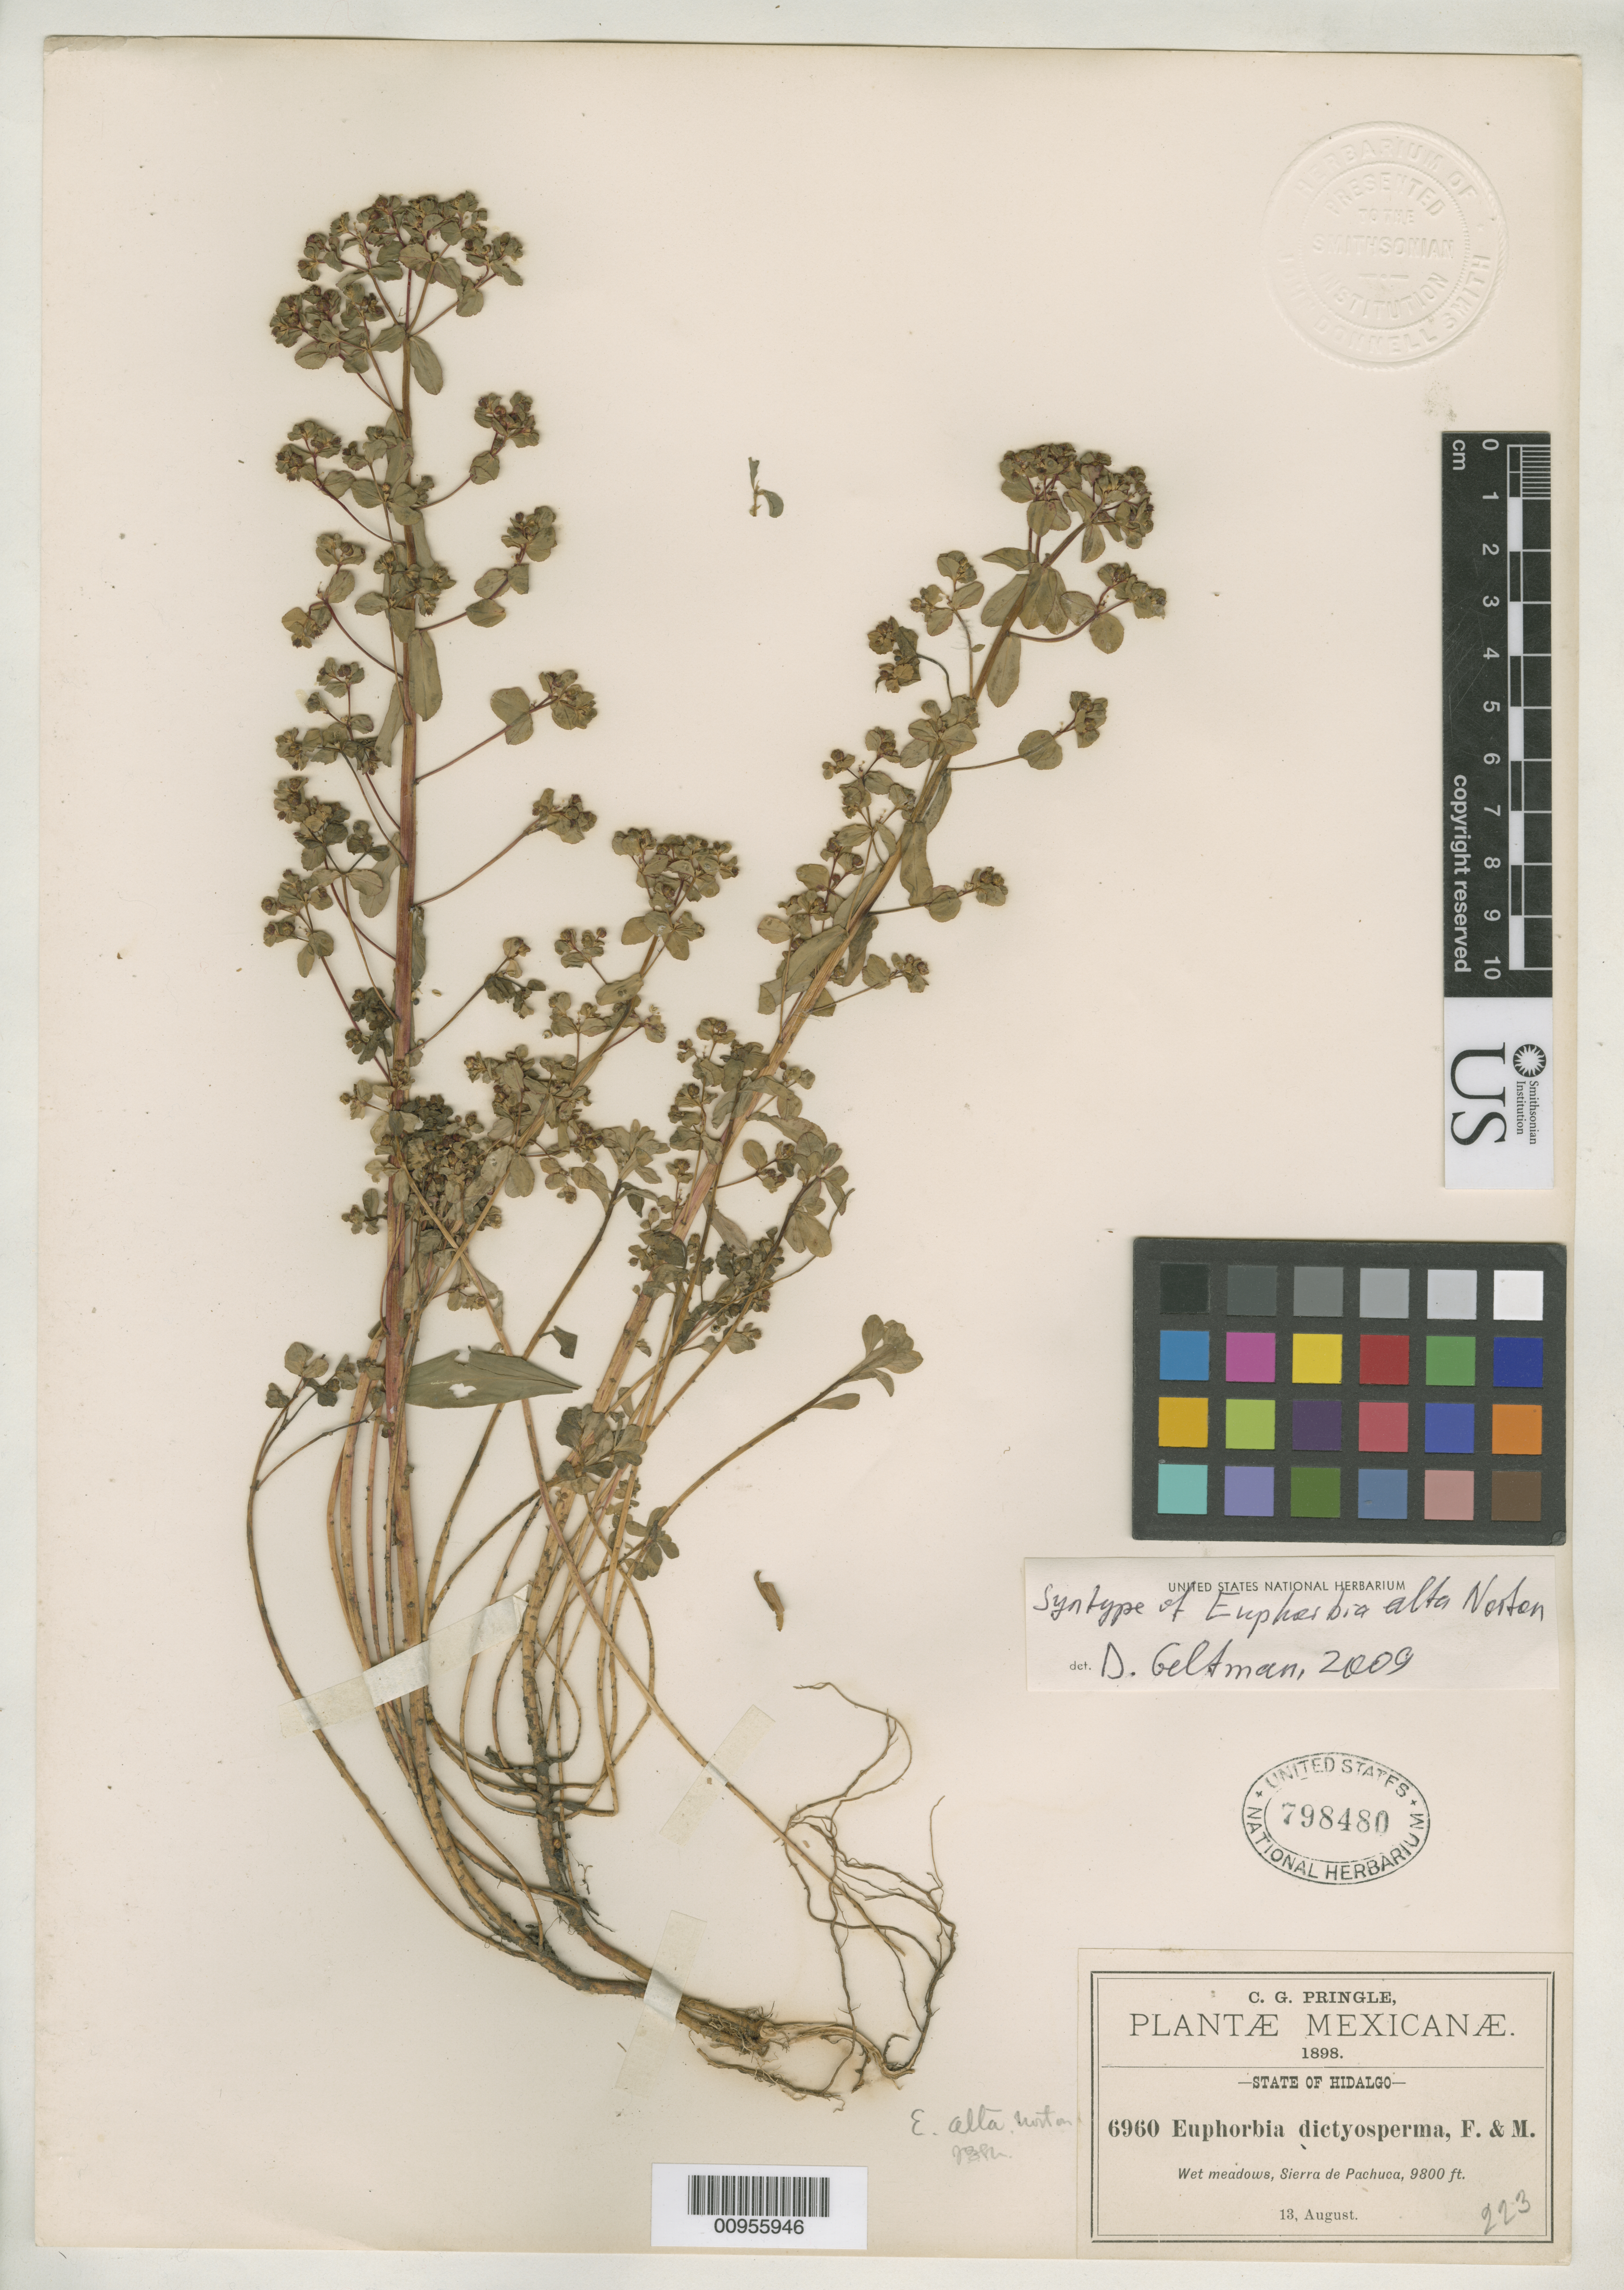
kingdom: Plantae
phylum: Tracheophyta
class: Magnoliopsida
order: Malpighiales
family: Euphorbiaceae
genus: Euphorbia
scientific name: Euphorbia alta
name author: Norton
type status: Syntype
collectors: C. G. Pringle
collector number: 6960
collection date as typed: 13 Aug 1898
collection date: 1898-08-13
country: Mexico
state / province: Hidalgo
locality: Wet meadows, Sierra de Pachuca.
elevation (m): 2987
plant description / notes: Preprint from Ann. Rep. Missouri Missouri Bot. Gard. vol. 11 (1900).; Specimen ex John Donnell Smith herbarium.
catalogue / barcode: US 798480